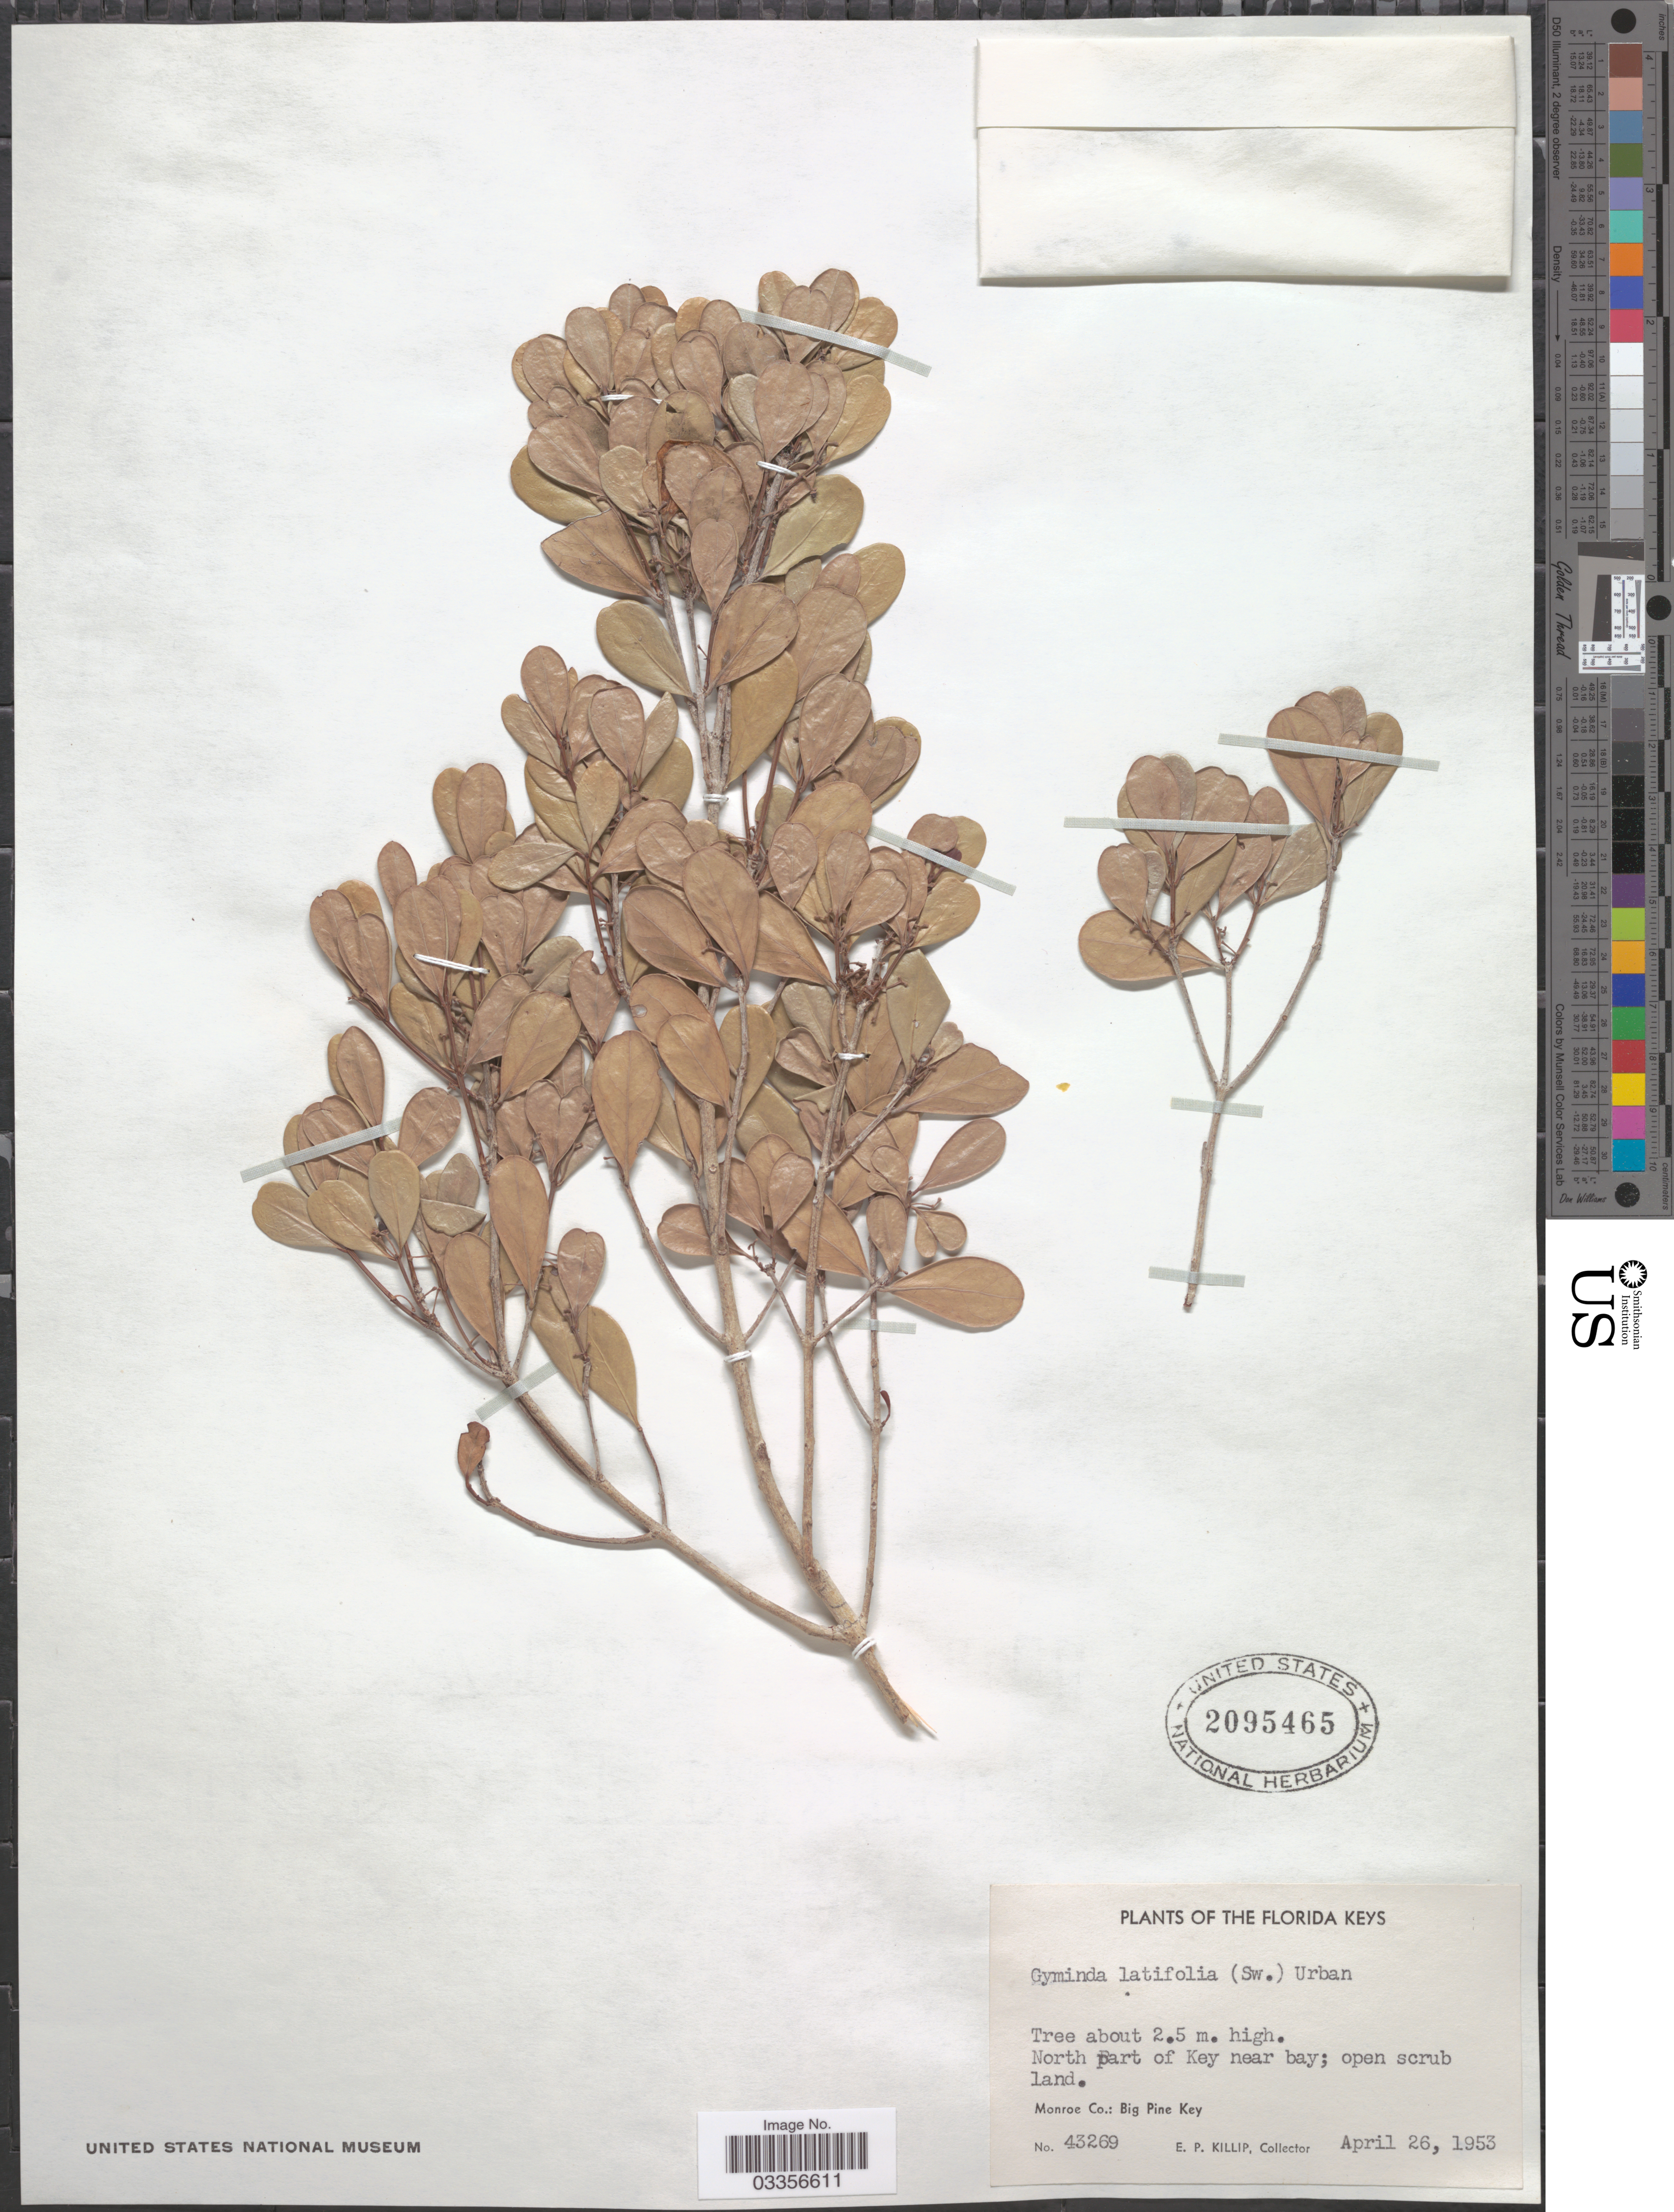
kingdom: Plantae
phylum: Tracheophyta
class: Magnoliopsida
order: Celastrales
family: Celastraceae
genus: Gyminda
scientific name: Gyminda latifolia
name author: (Sw.) Urb.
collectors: E. P. Killip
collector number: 43269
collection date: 1953-04-26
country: United States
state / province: Florida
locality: Florida Keys, North part of Key near bay, Monroe Co.: Big Pine Key.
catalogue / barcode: US 2095465